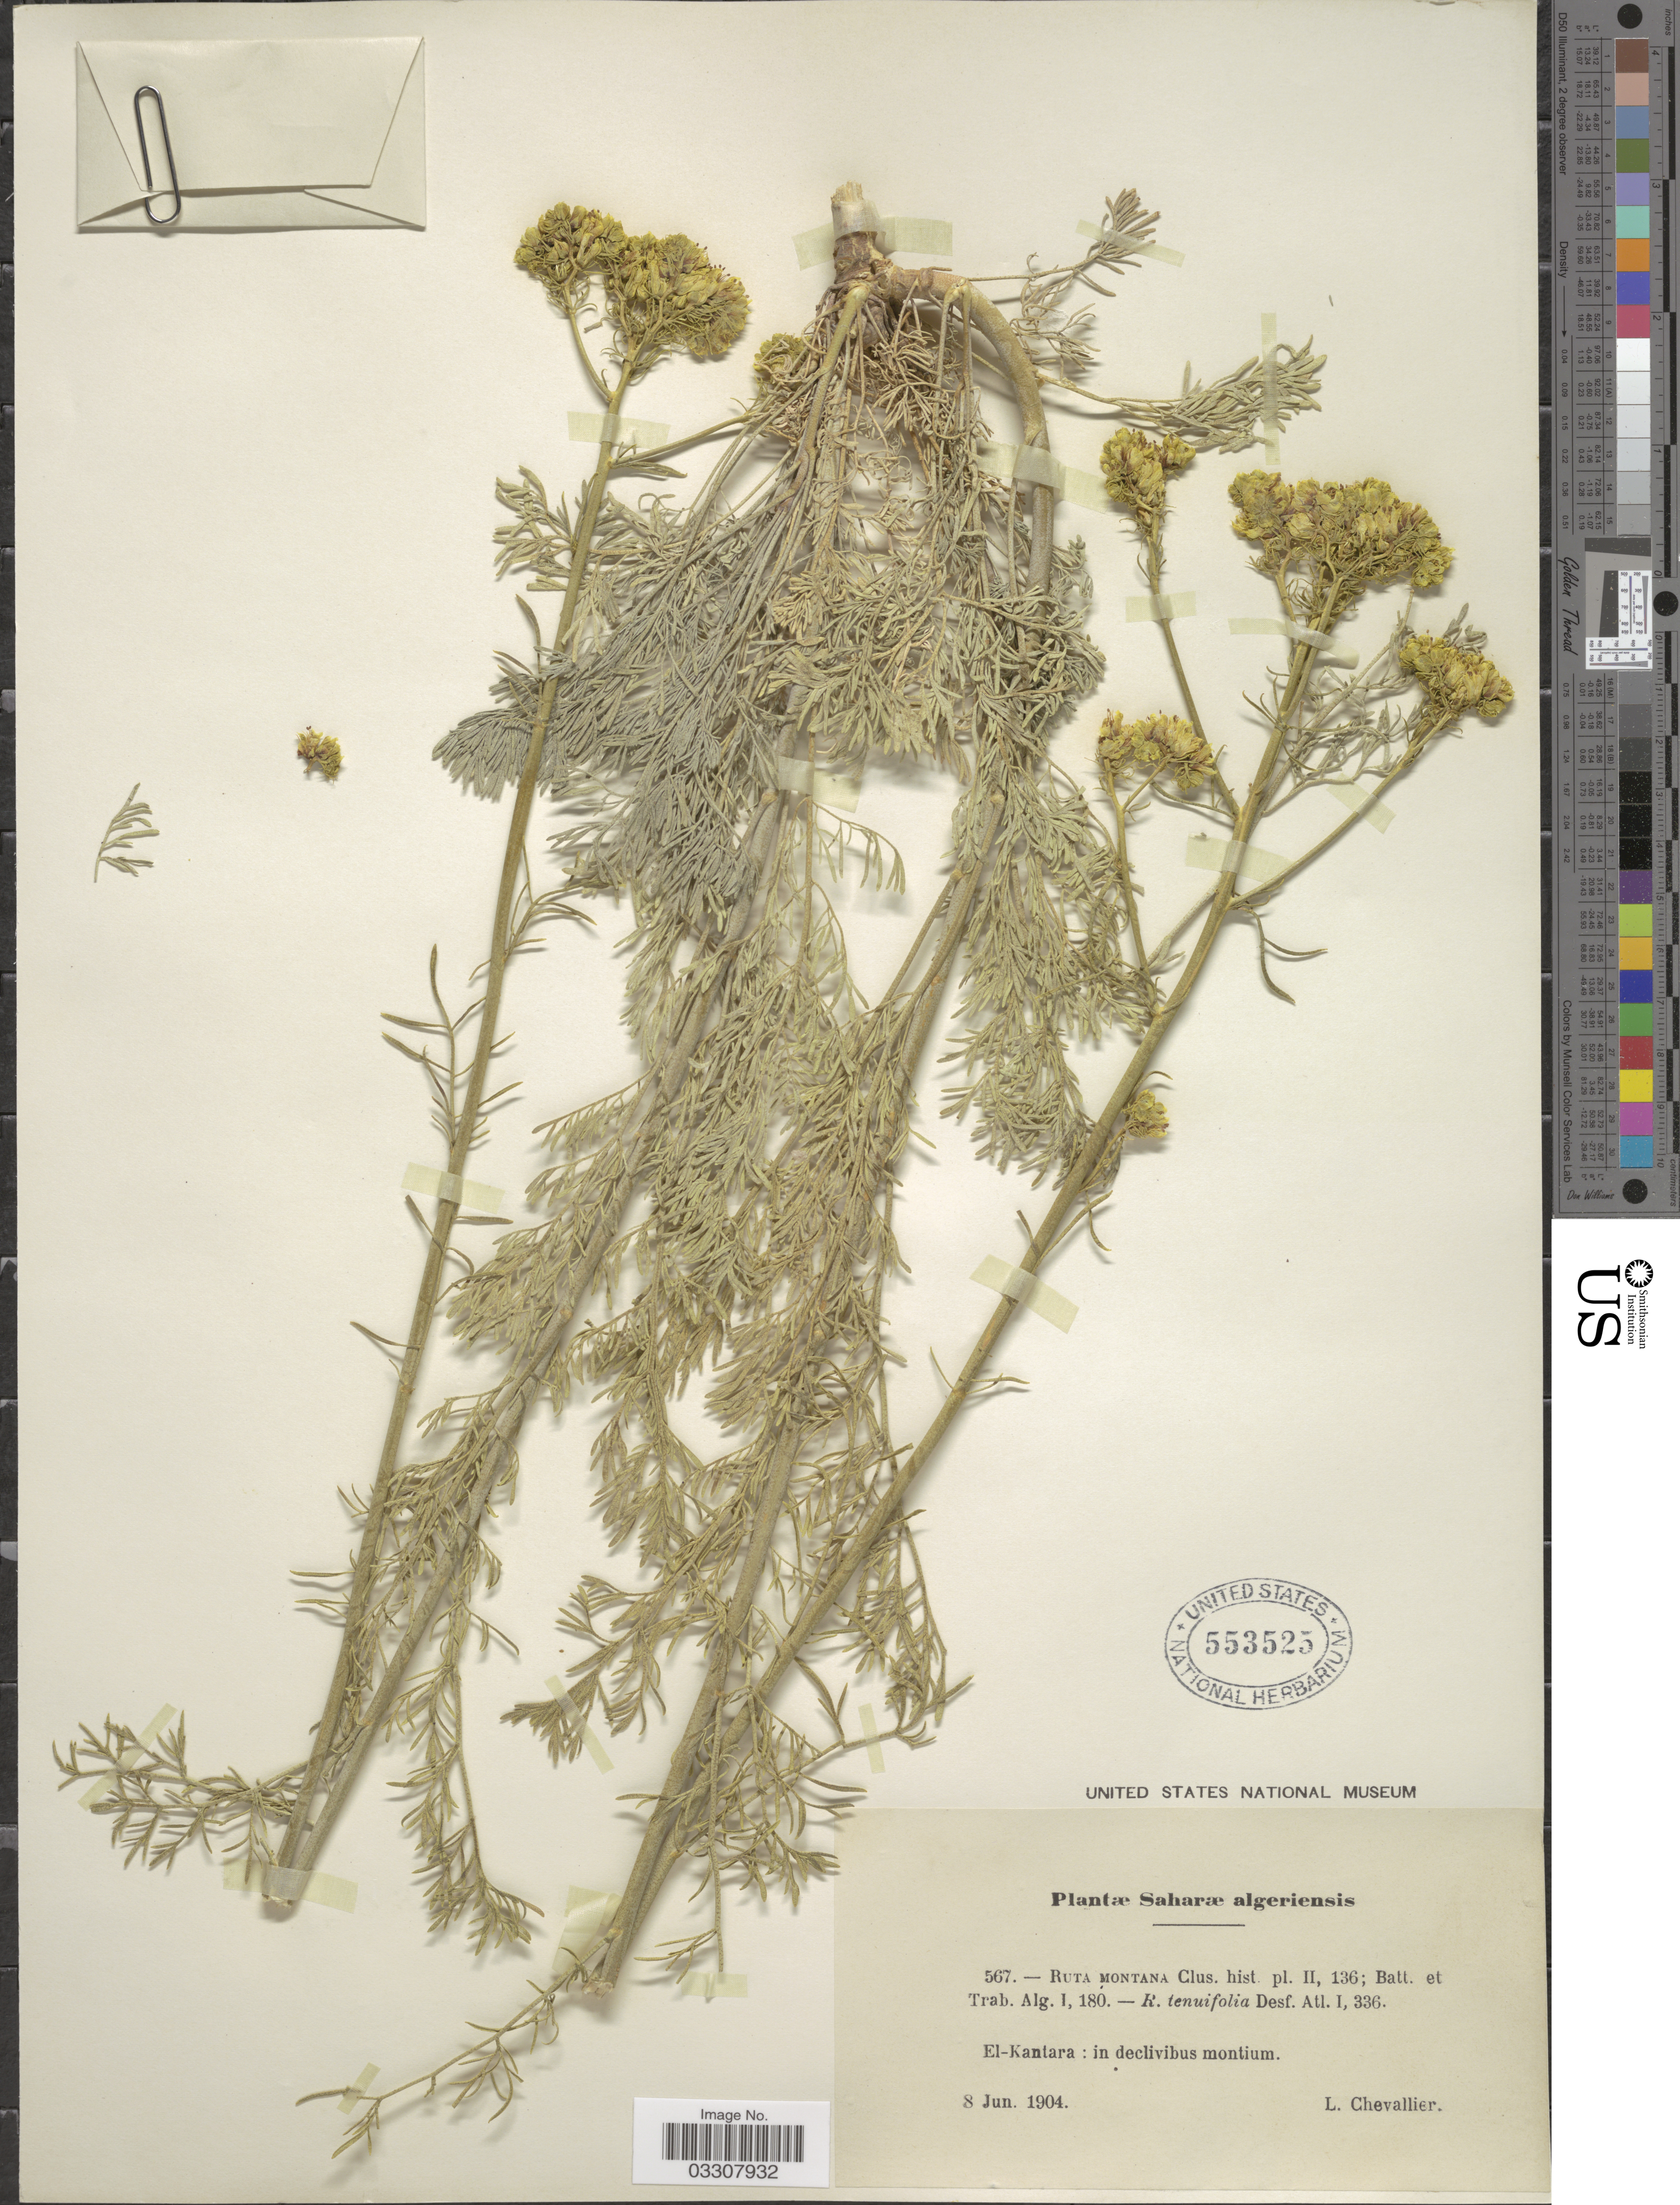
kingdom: Plantae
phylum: Tracheophyta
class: Magnoliopsida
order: Sapindales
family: Rutaceae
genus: Ruta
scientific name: Ruta montana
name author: (L.) L.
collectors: L. Chevallier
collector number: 567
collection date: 1904-06-08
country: Algeria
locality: Saharæ algeriensis. El-Kantara: in declivibus montium.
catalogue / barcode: US 553525